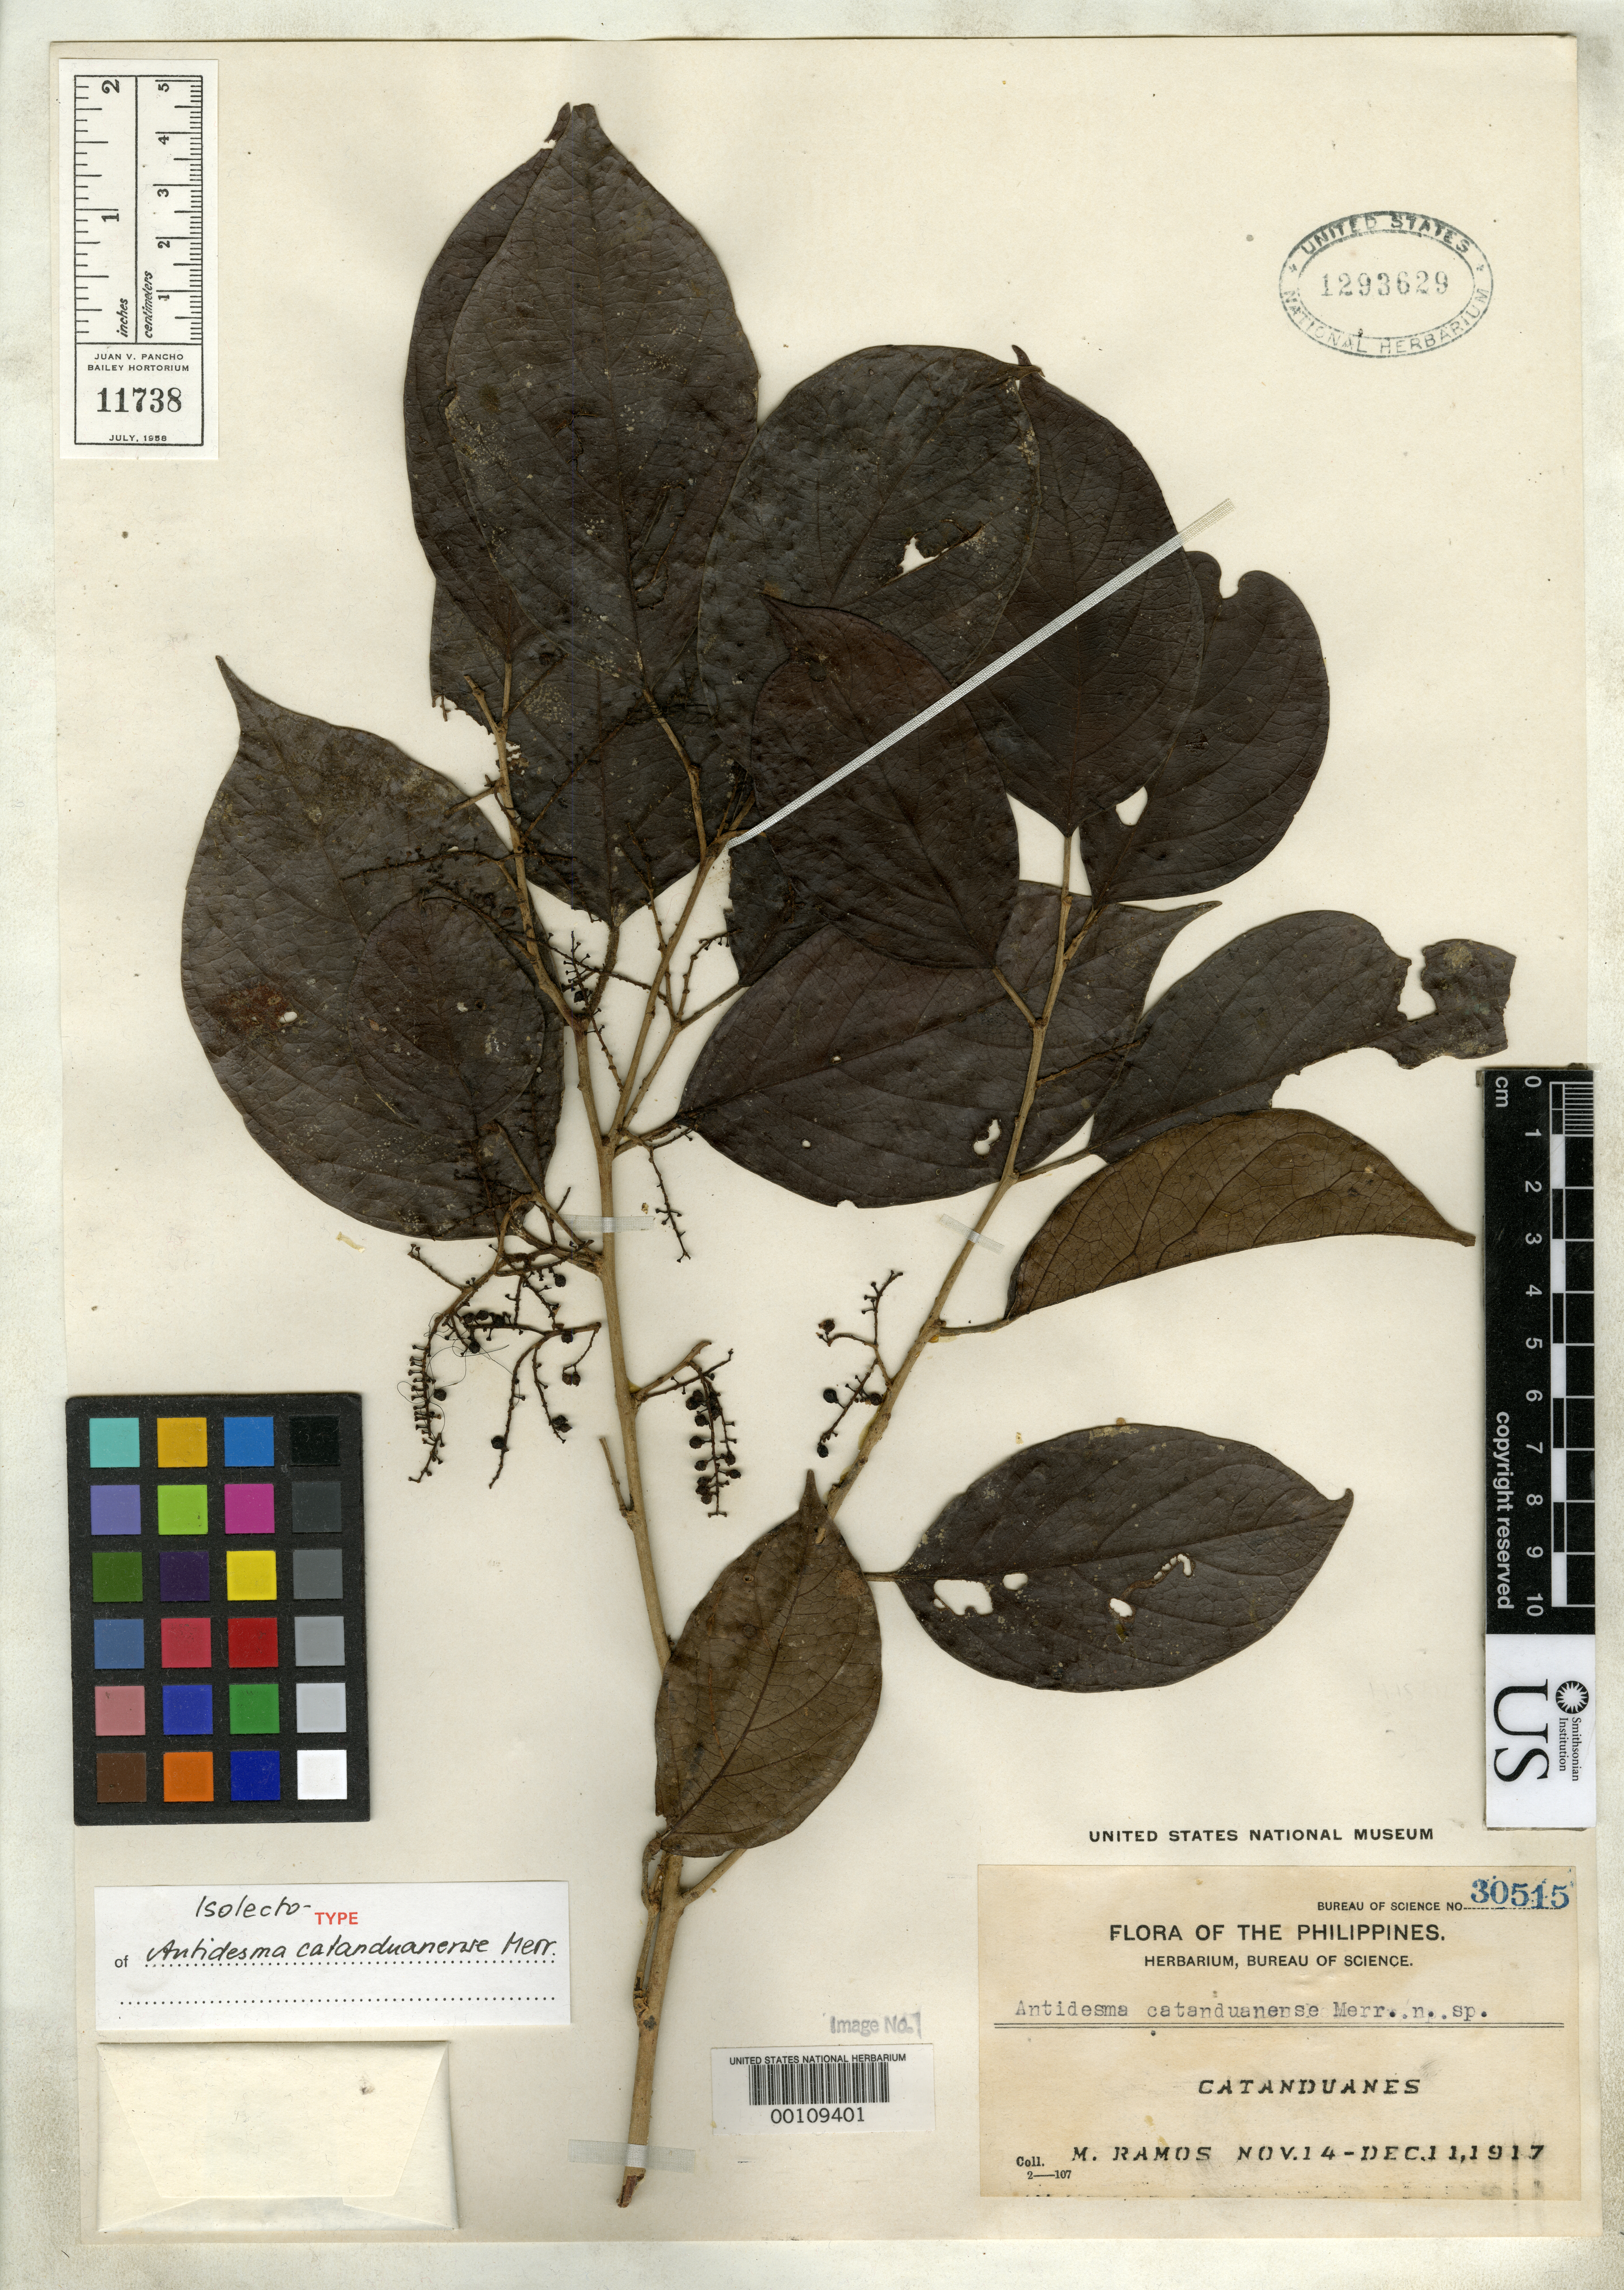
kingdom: Plantae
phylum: Tracheophyta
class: Magnoliopsida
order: Malpighiales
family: Phyllanthaceae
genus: Antidesma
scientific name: Antidesma catanduanense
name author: Merr.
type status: Isotype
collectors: M. Ramos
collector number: Bur. Sci. 30515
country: Philippines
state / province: Bicol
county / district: Catanduanes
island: Catanduanes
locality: Mt. Mariguidon.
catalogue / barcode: US 1293629